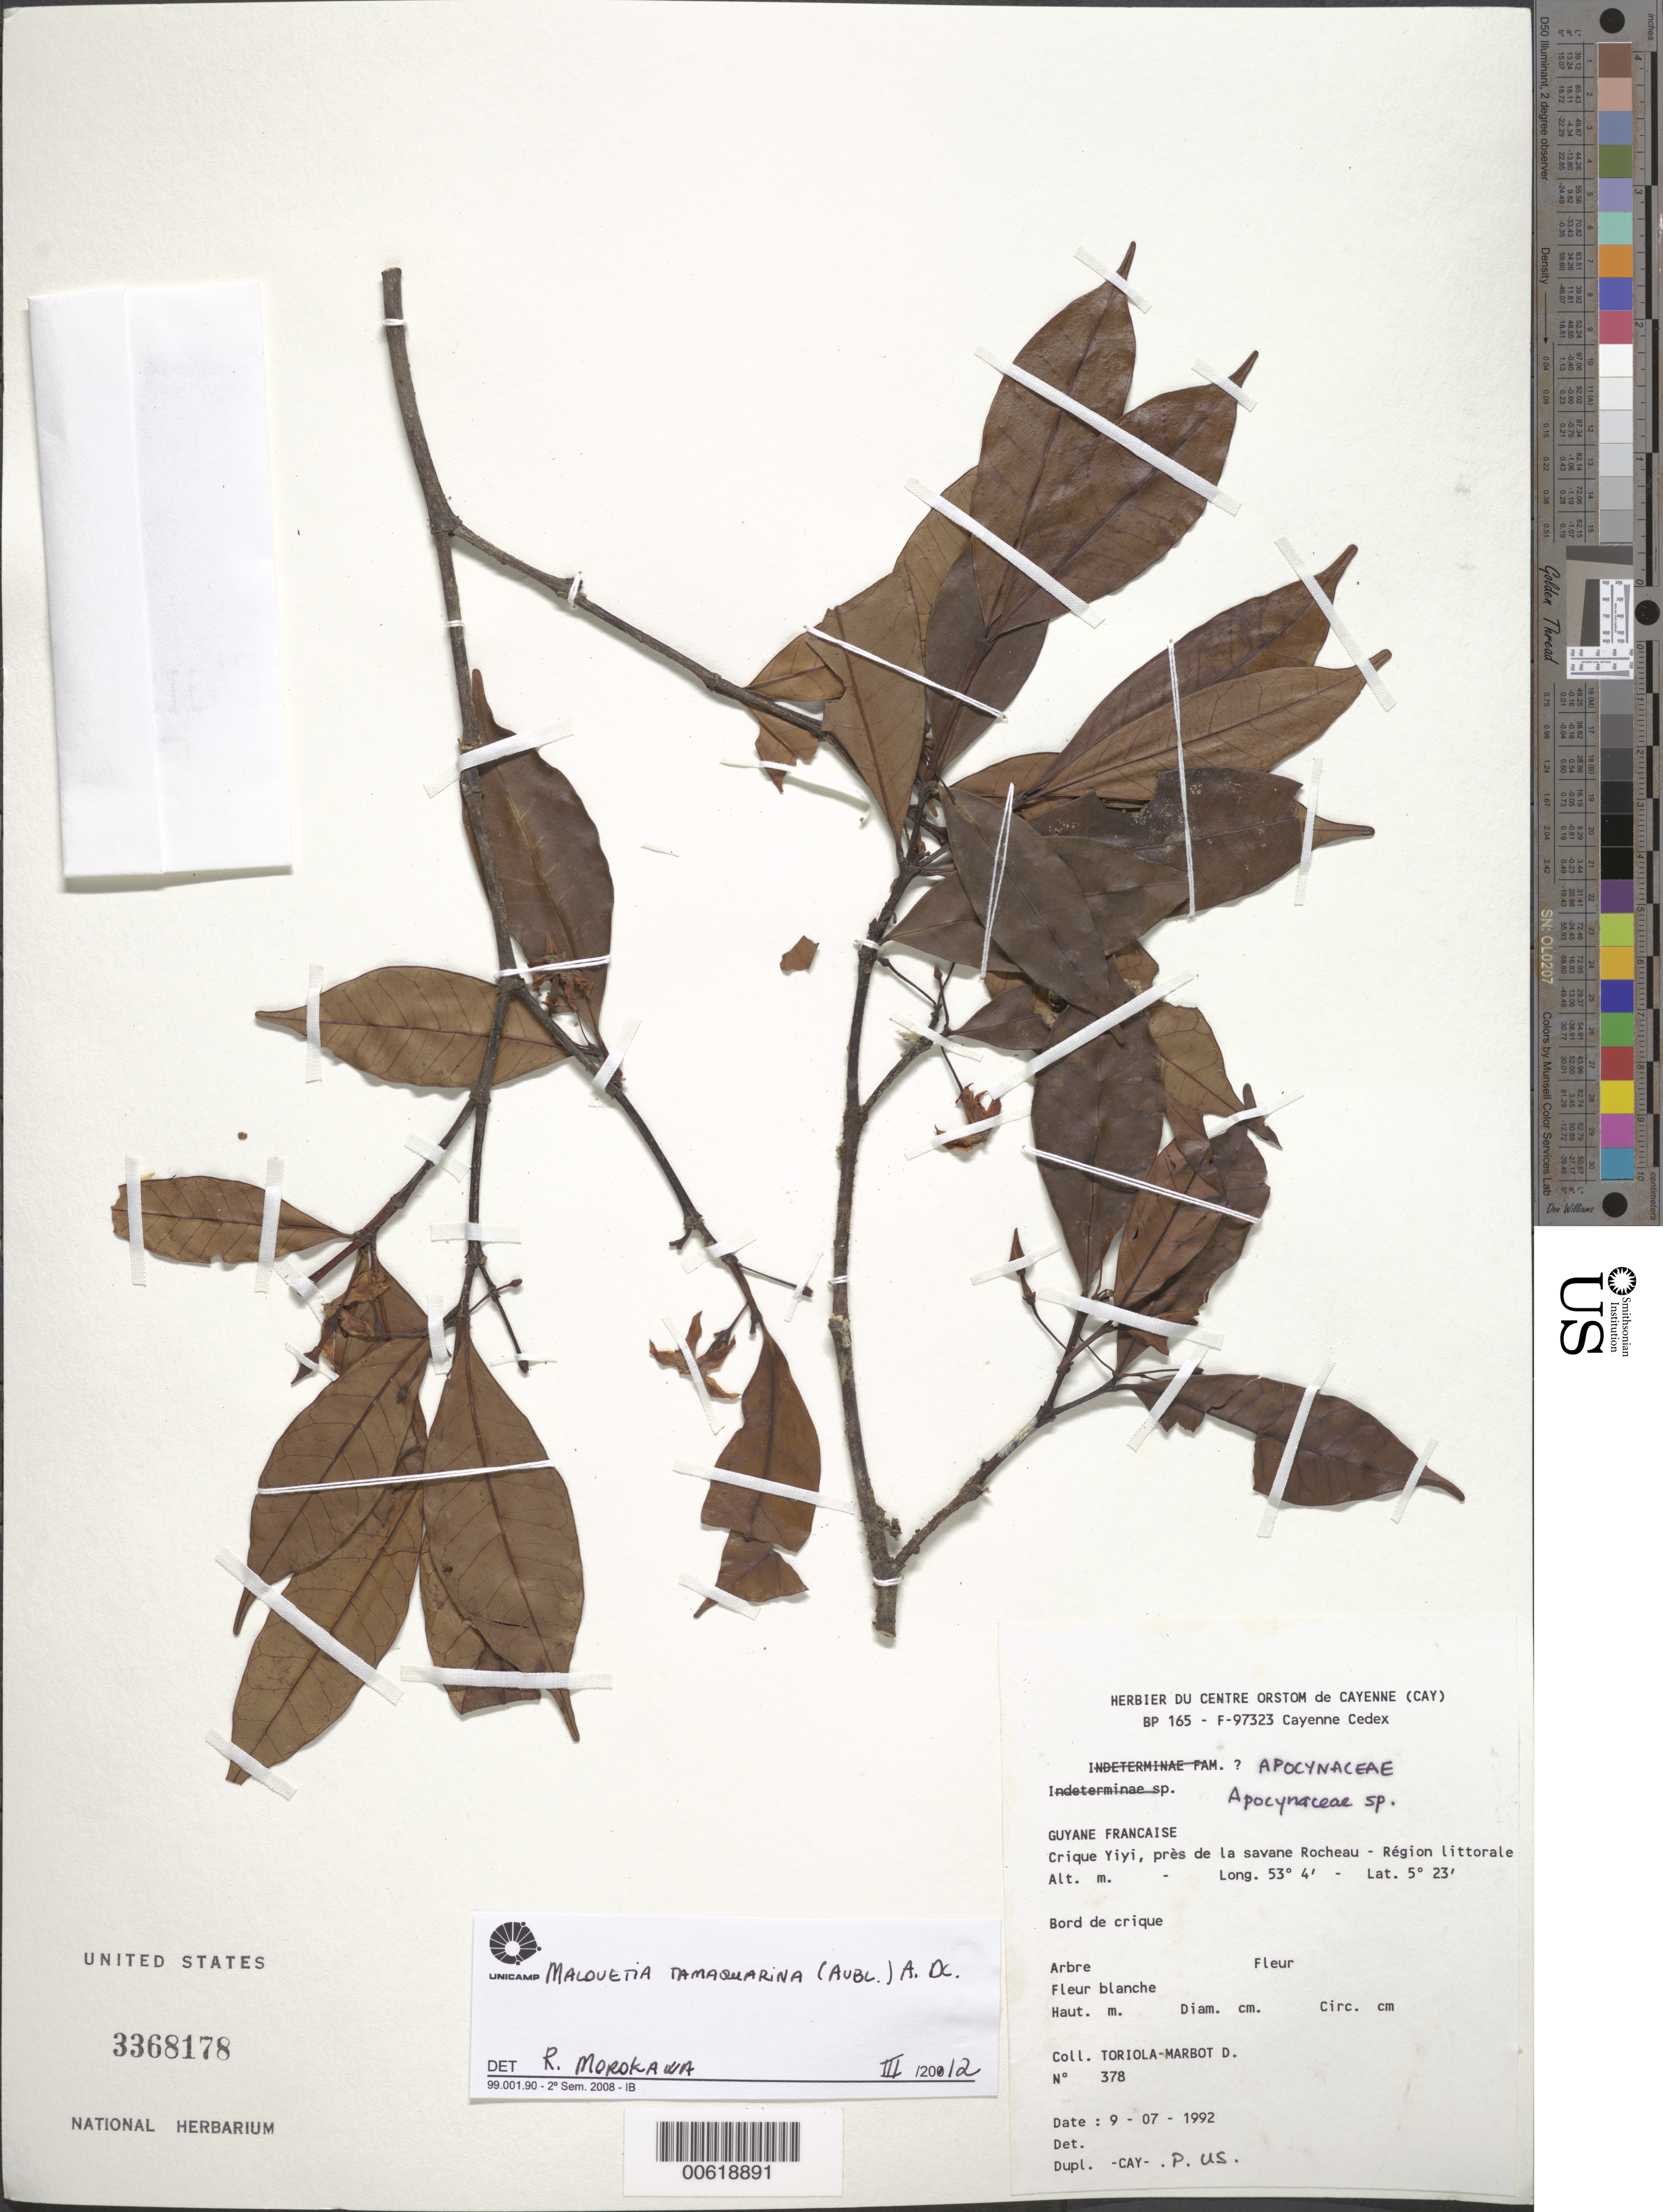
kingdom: Plantae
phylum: Tracheophyta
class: Magnoliopsida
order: Gentianales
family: Apocynaceae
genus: Malouetia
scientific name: Malouetia tamaquarina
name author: (Aubl.) A. DC.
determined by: Morokawa, R.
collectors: D. Toriola-Marbot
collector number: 378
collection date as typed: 9-Jul-92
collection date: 1992-07-09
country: French Guiana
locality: Crique Yiyi, pres de la savane Rocheau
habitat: Region littorale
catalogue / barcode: US 3368178